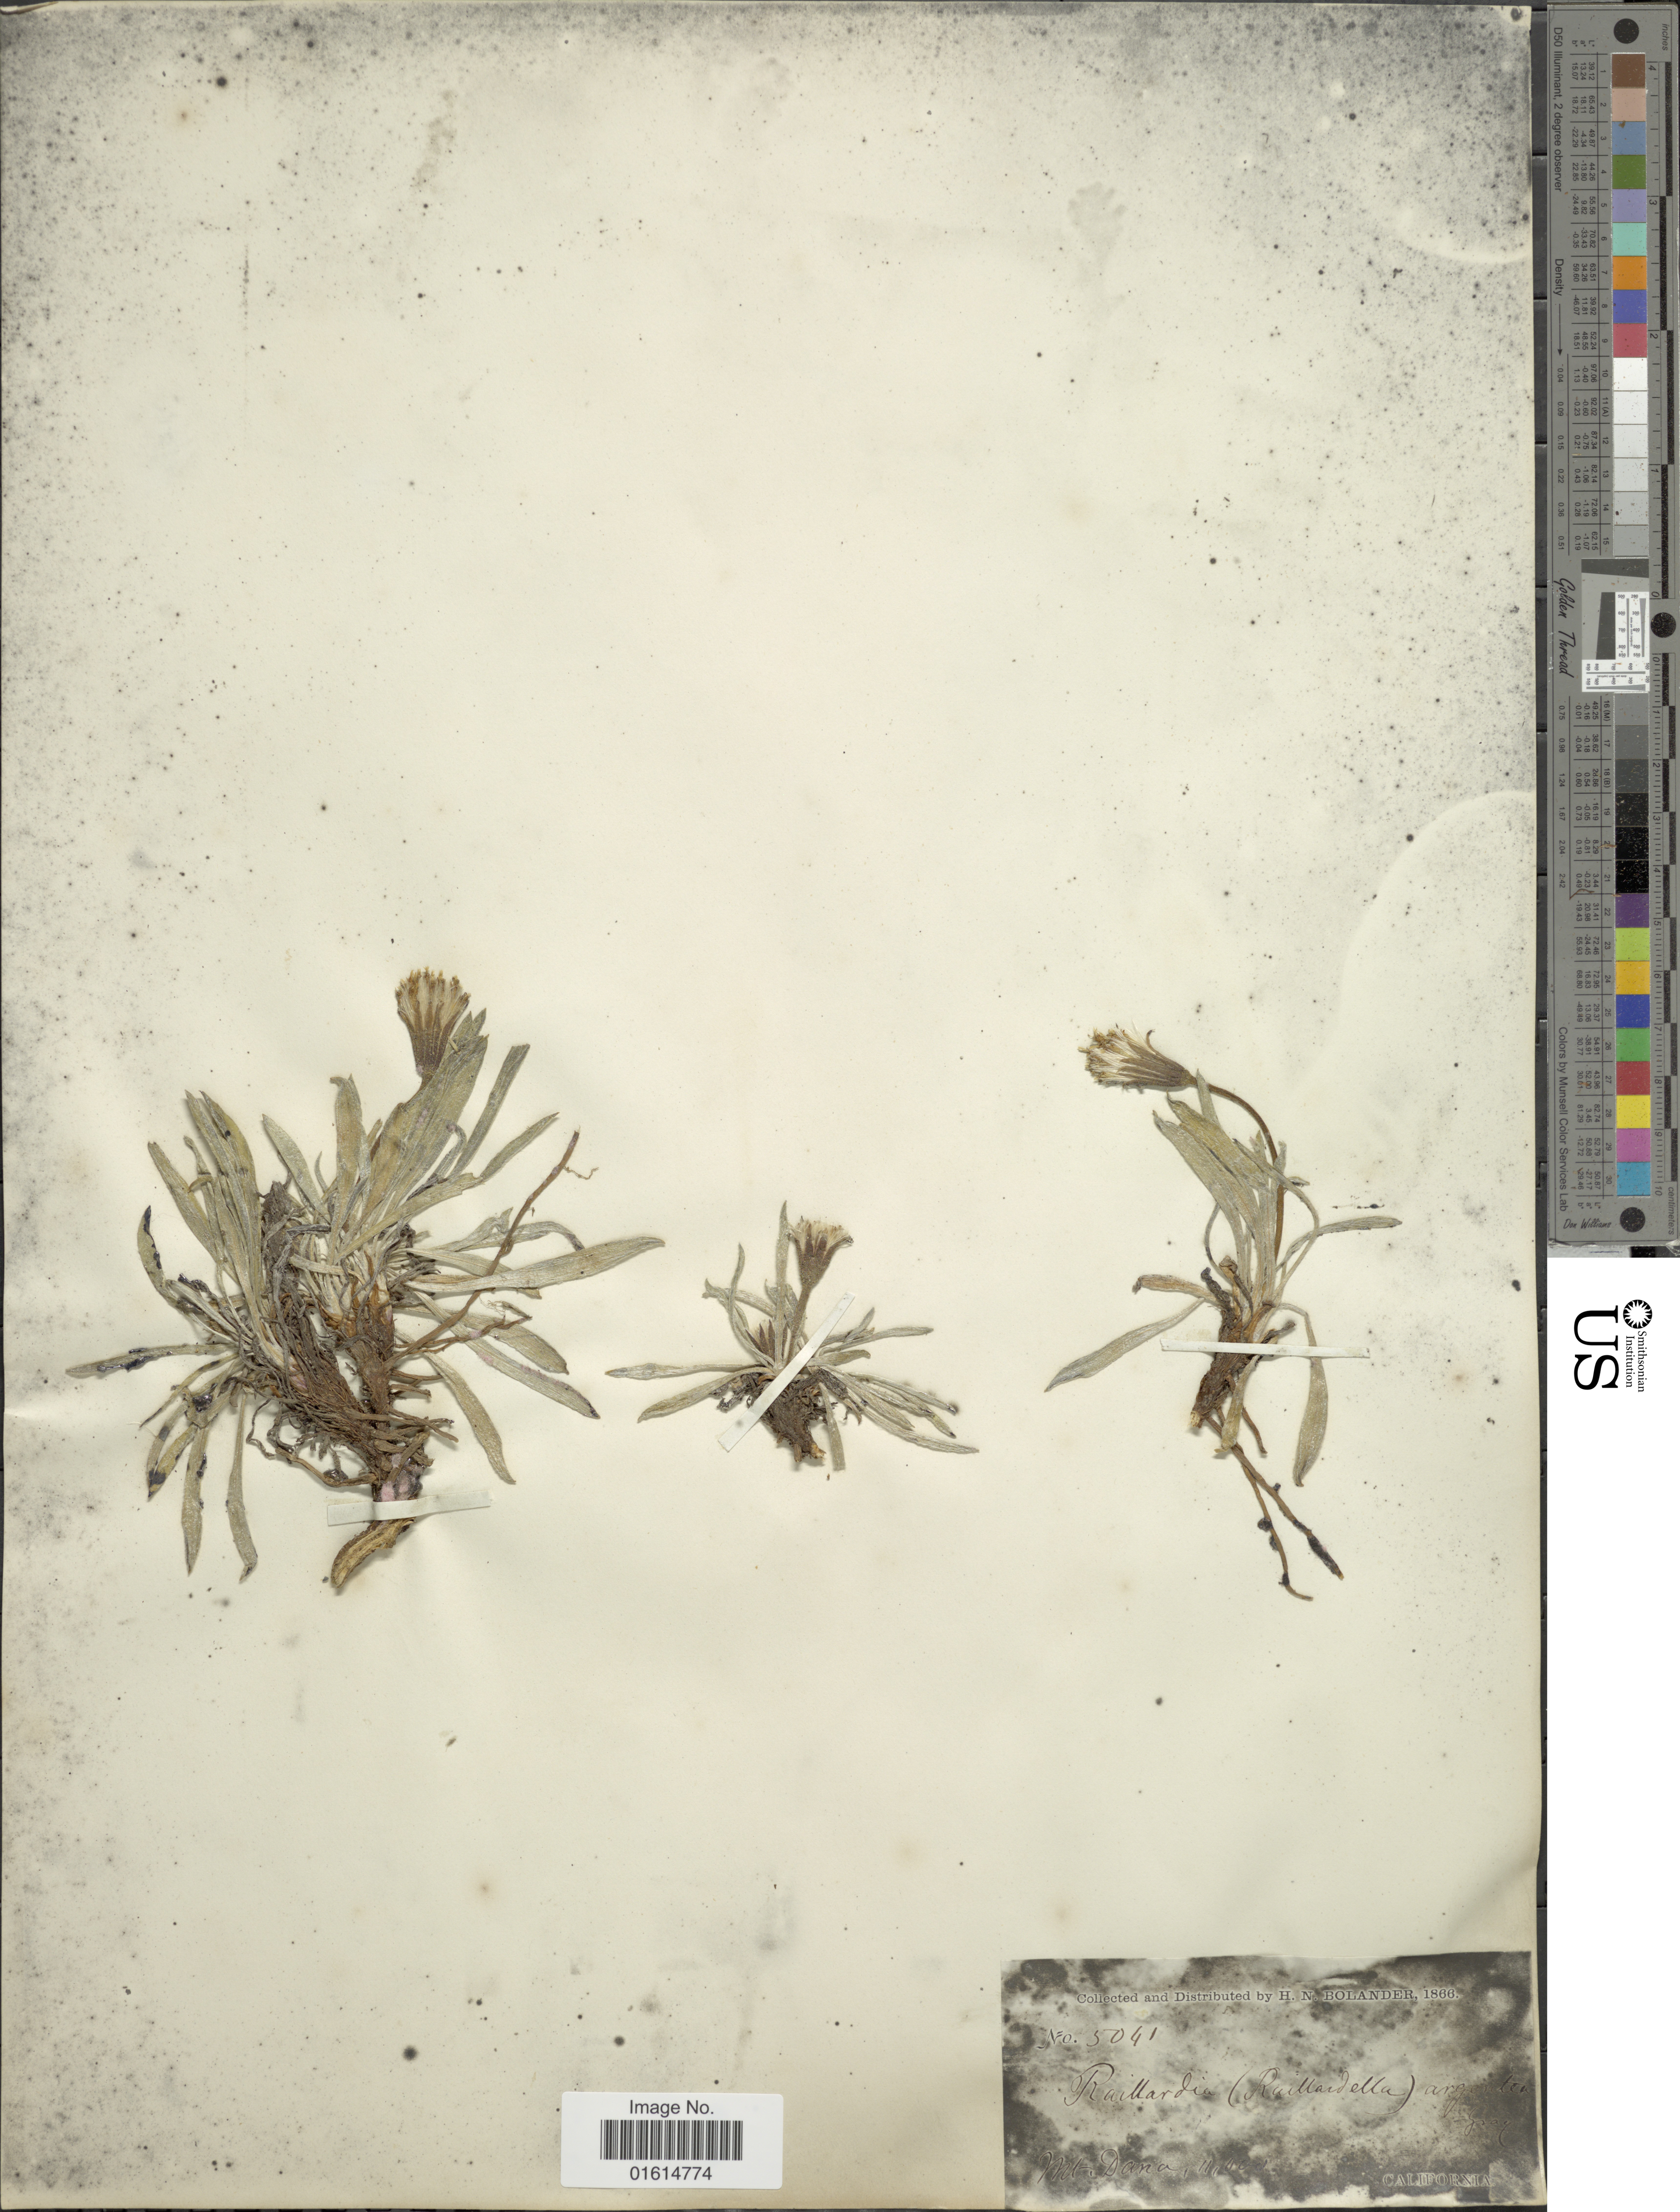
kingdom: Plantae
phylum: Tracheophyta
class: Magnoliopsida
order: Asterales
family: Asteraceae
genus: Raillardella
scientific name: Raillardella argentea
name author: A. Gray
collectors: H. Bolander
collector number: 5041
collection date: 1866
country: United States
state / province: California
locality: Mt. Dana